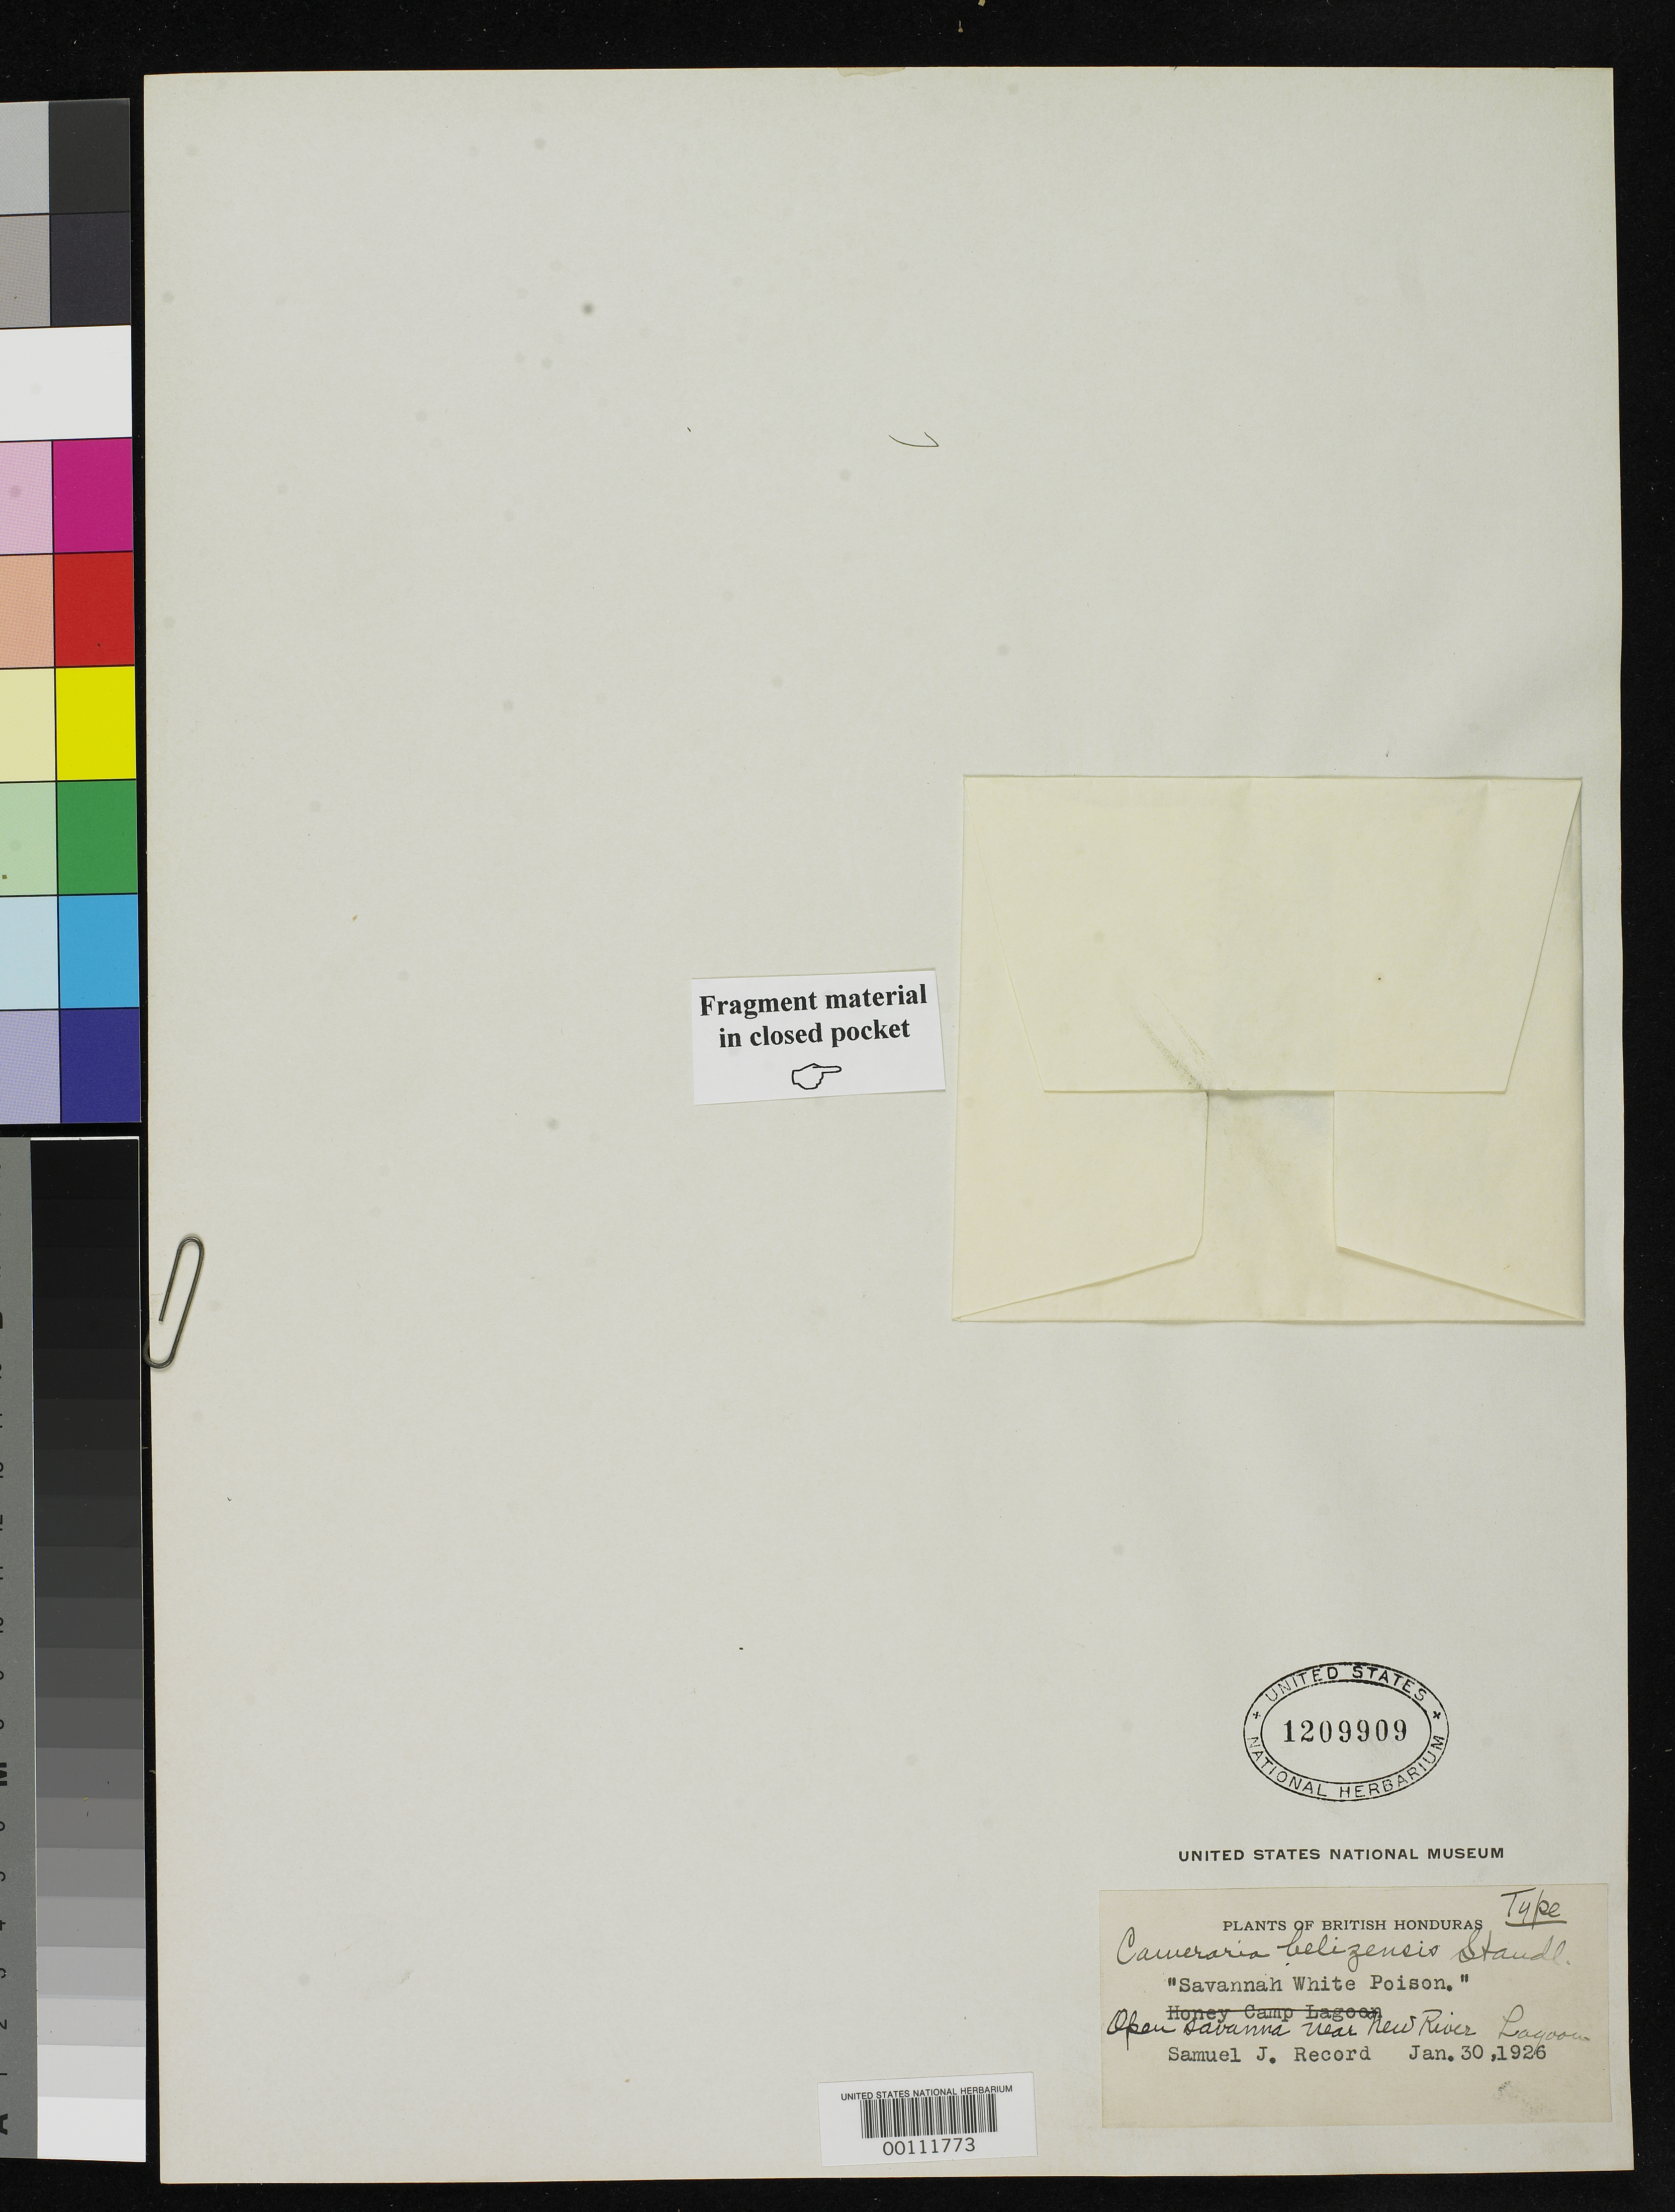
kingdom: Plantae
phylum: Tracheophyta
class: Magnoliopsida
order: Gentianales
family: Apocynaceae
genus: Cameraria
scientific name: Cameraria belizensis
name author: Standl.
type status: Holotype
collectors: S. J. Record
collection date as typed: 30 Jan 1926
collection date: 1926-01-30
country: Belize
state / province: Orange Walk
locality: Honey Camp Lagoon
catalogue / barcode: US 1209909